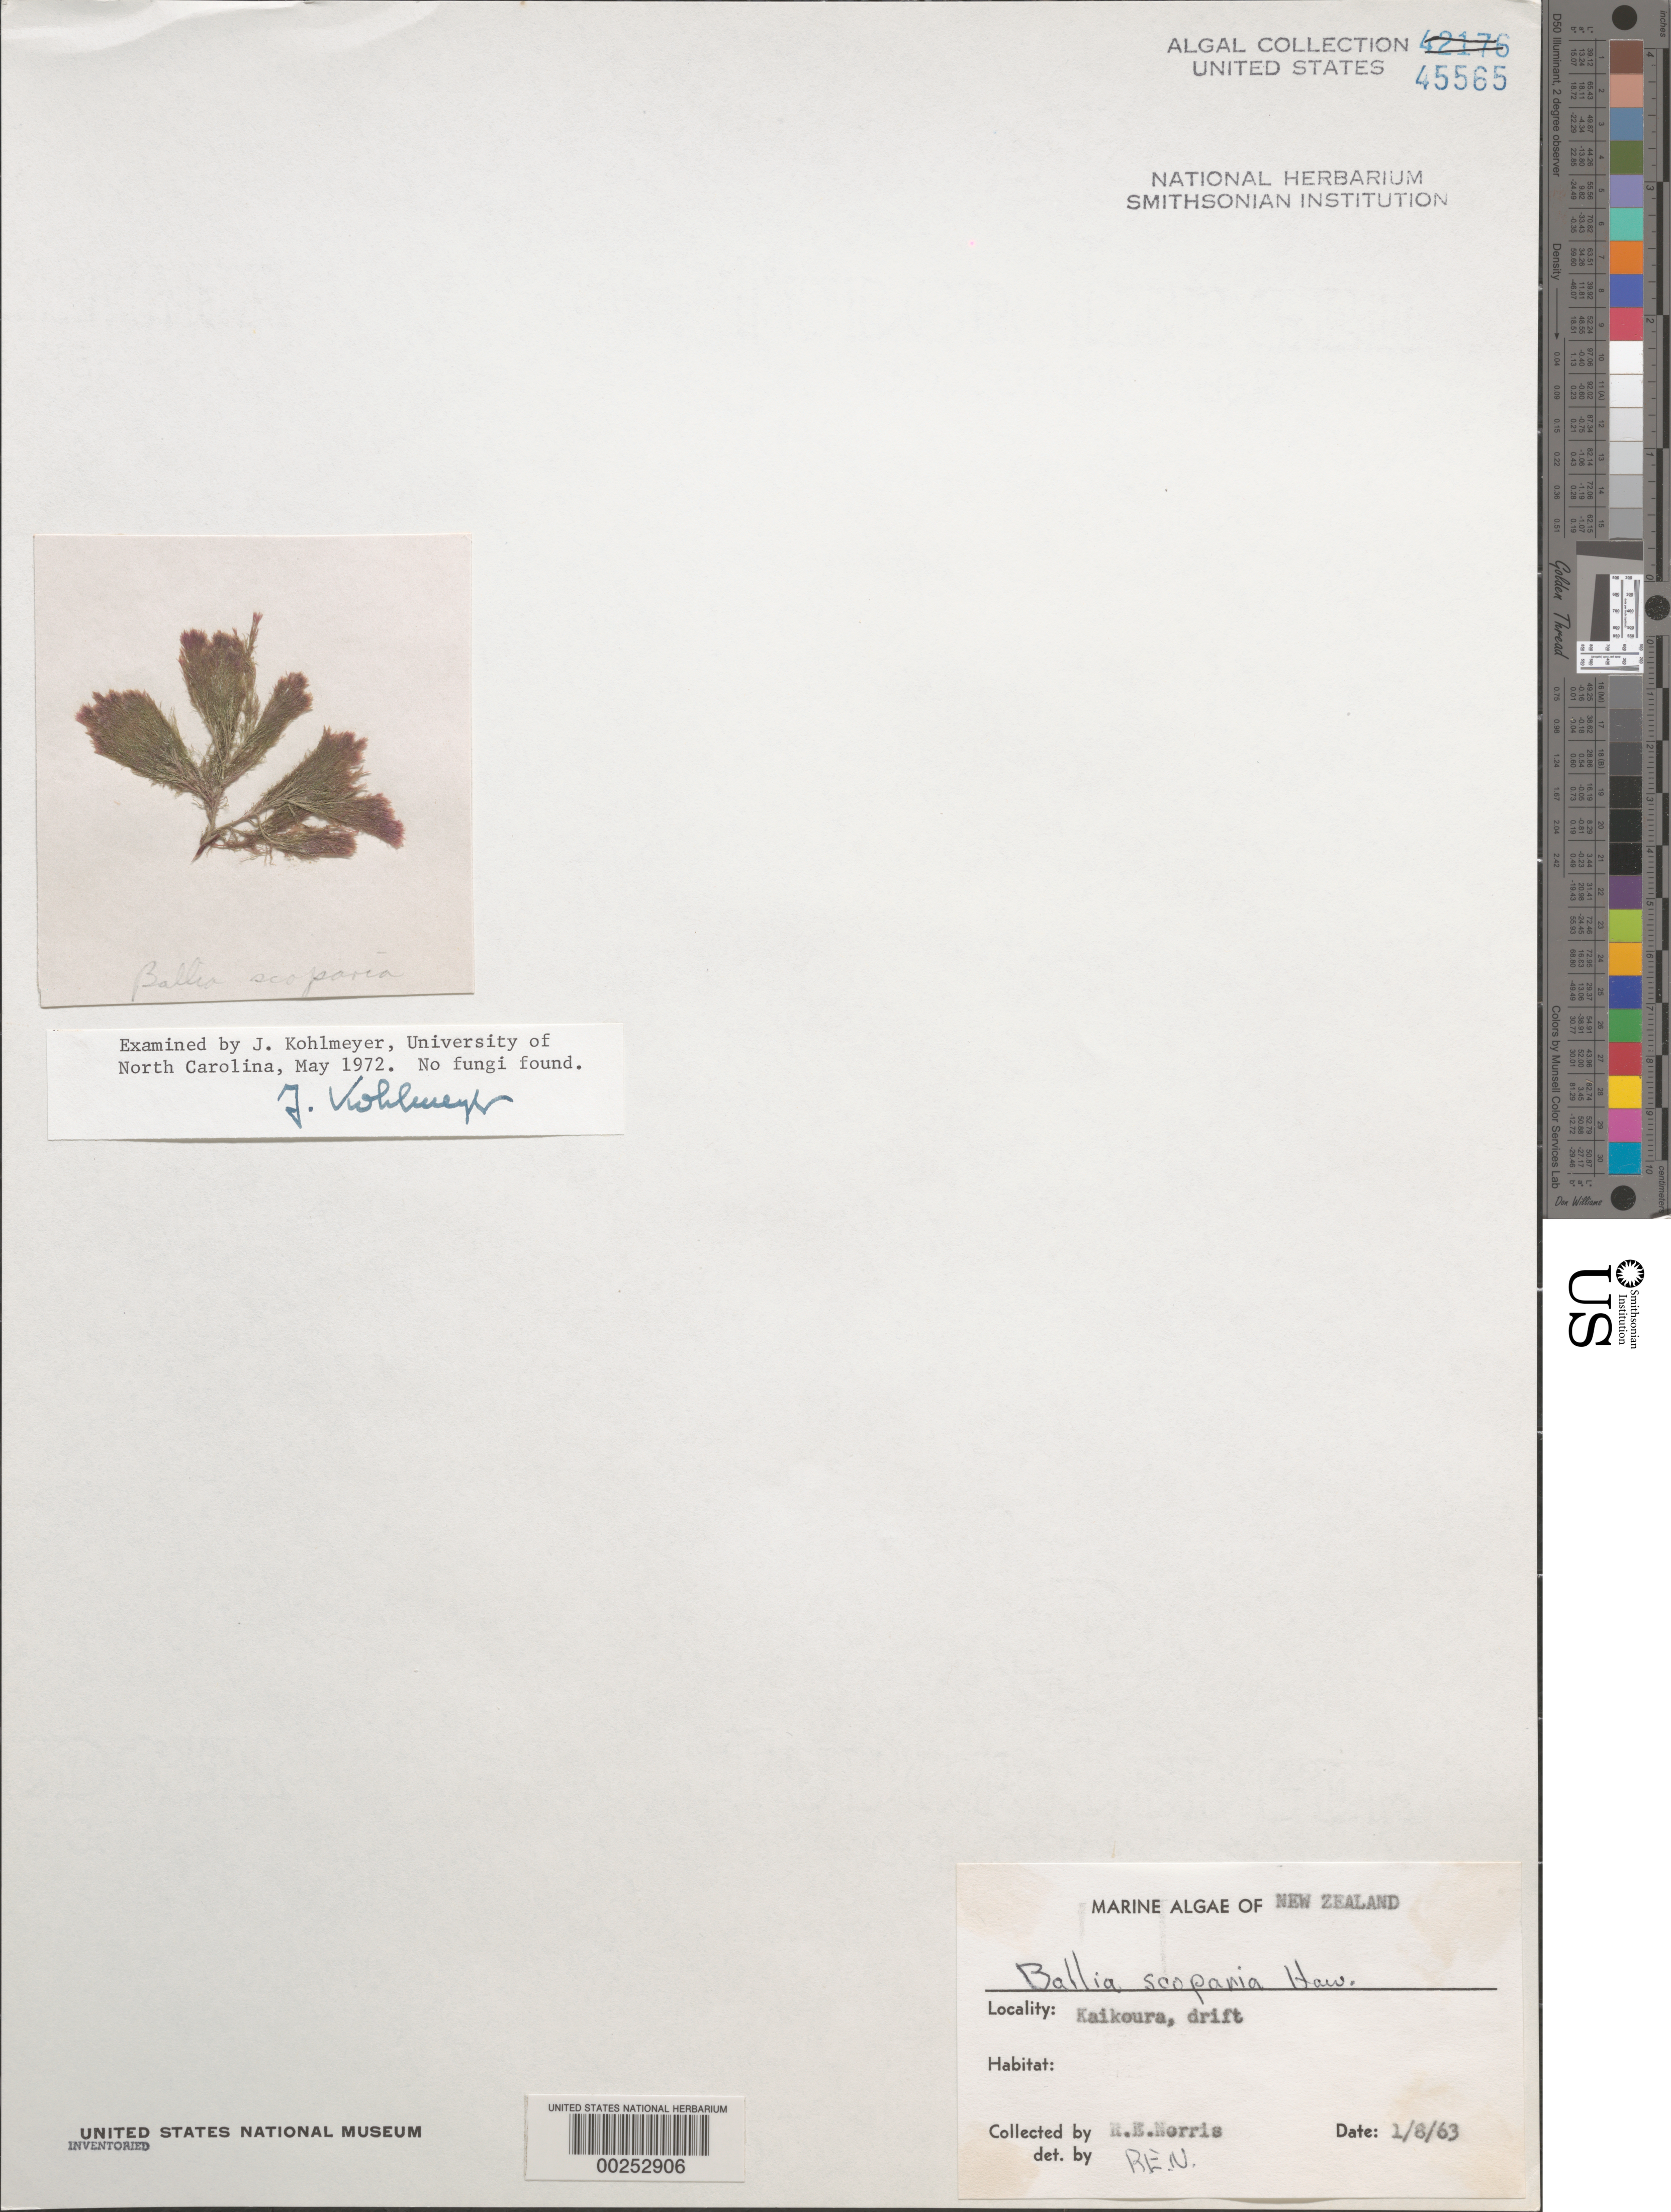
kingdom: Plantae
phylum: Rhodophyta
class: Florideophyceae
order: Palmariales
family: Rhodothamniellaceae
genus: Camontagnea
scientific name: Camontagnea oxyclada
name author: (Mont.) Pujals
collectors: R. E. Norris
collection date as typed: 08 Jan 1963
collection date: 1963-01-08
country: New Zealand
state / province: Canterbury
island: South Island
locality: Kaikoura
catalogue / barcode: US 45565